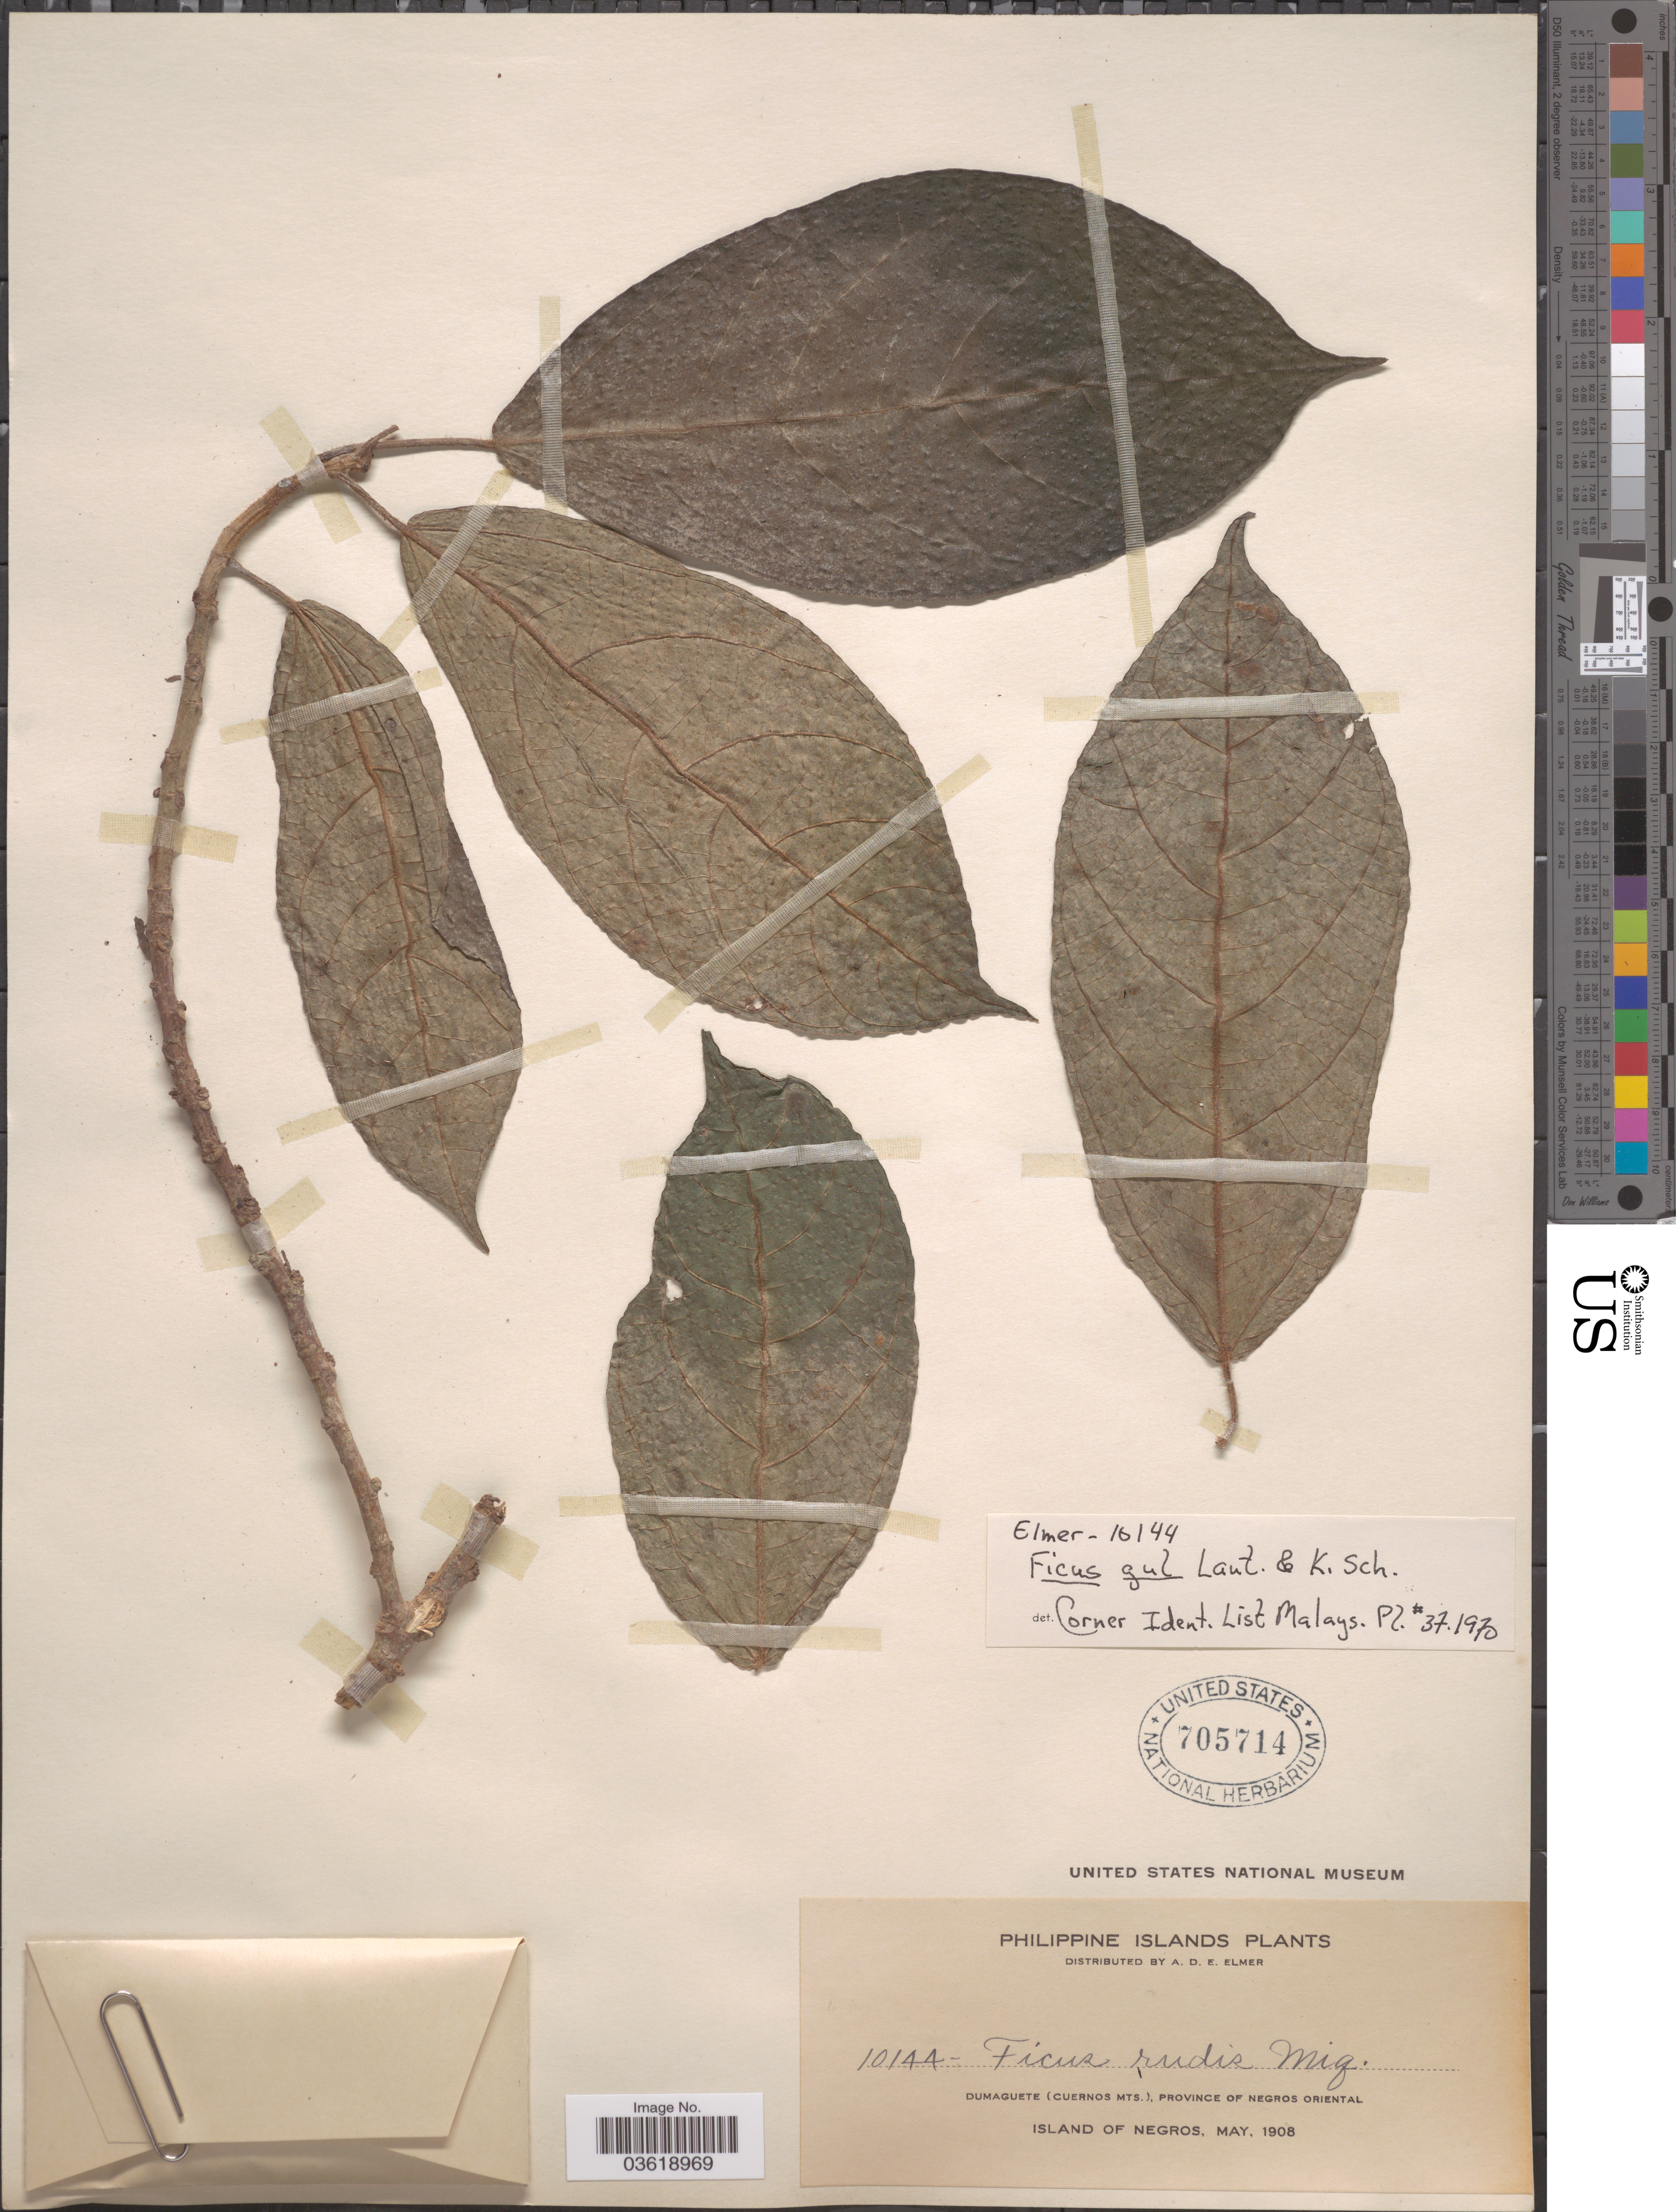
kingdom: Plantae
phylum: Tracheophyta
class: Magnoliopsida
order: Rosales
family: Moraceae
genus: Ficus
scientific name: Ficus gul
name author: Lauterb. & K. Schum.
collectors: A. D. E. Elmer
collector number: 10144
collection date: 1908-05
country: Philippines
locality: Dumaguete (Cuernos Mts.), Province of Negros Oriental. Island of Negros.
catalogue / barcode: US 705714